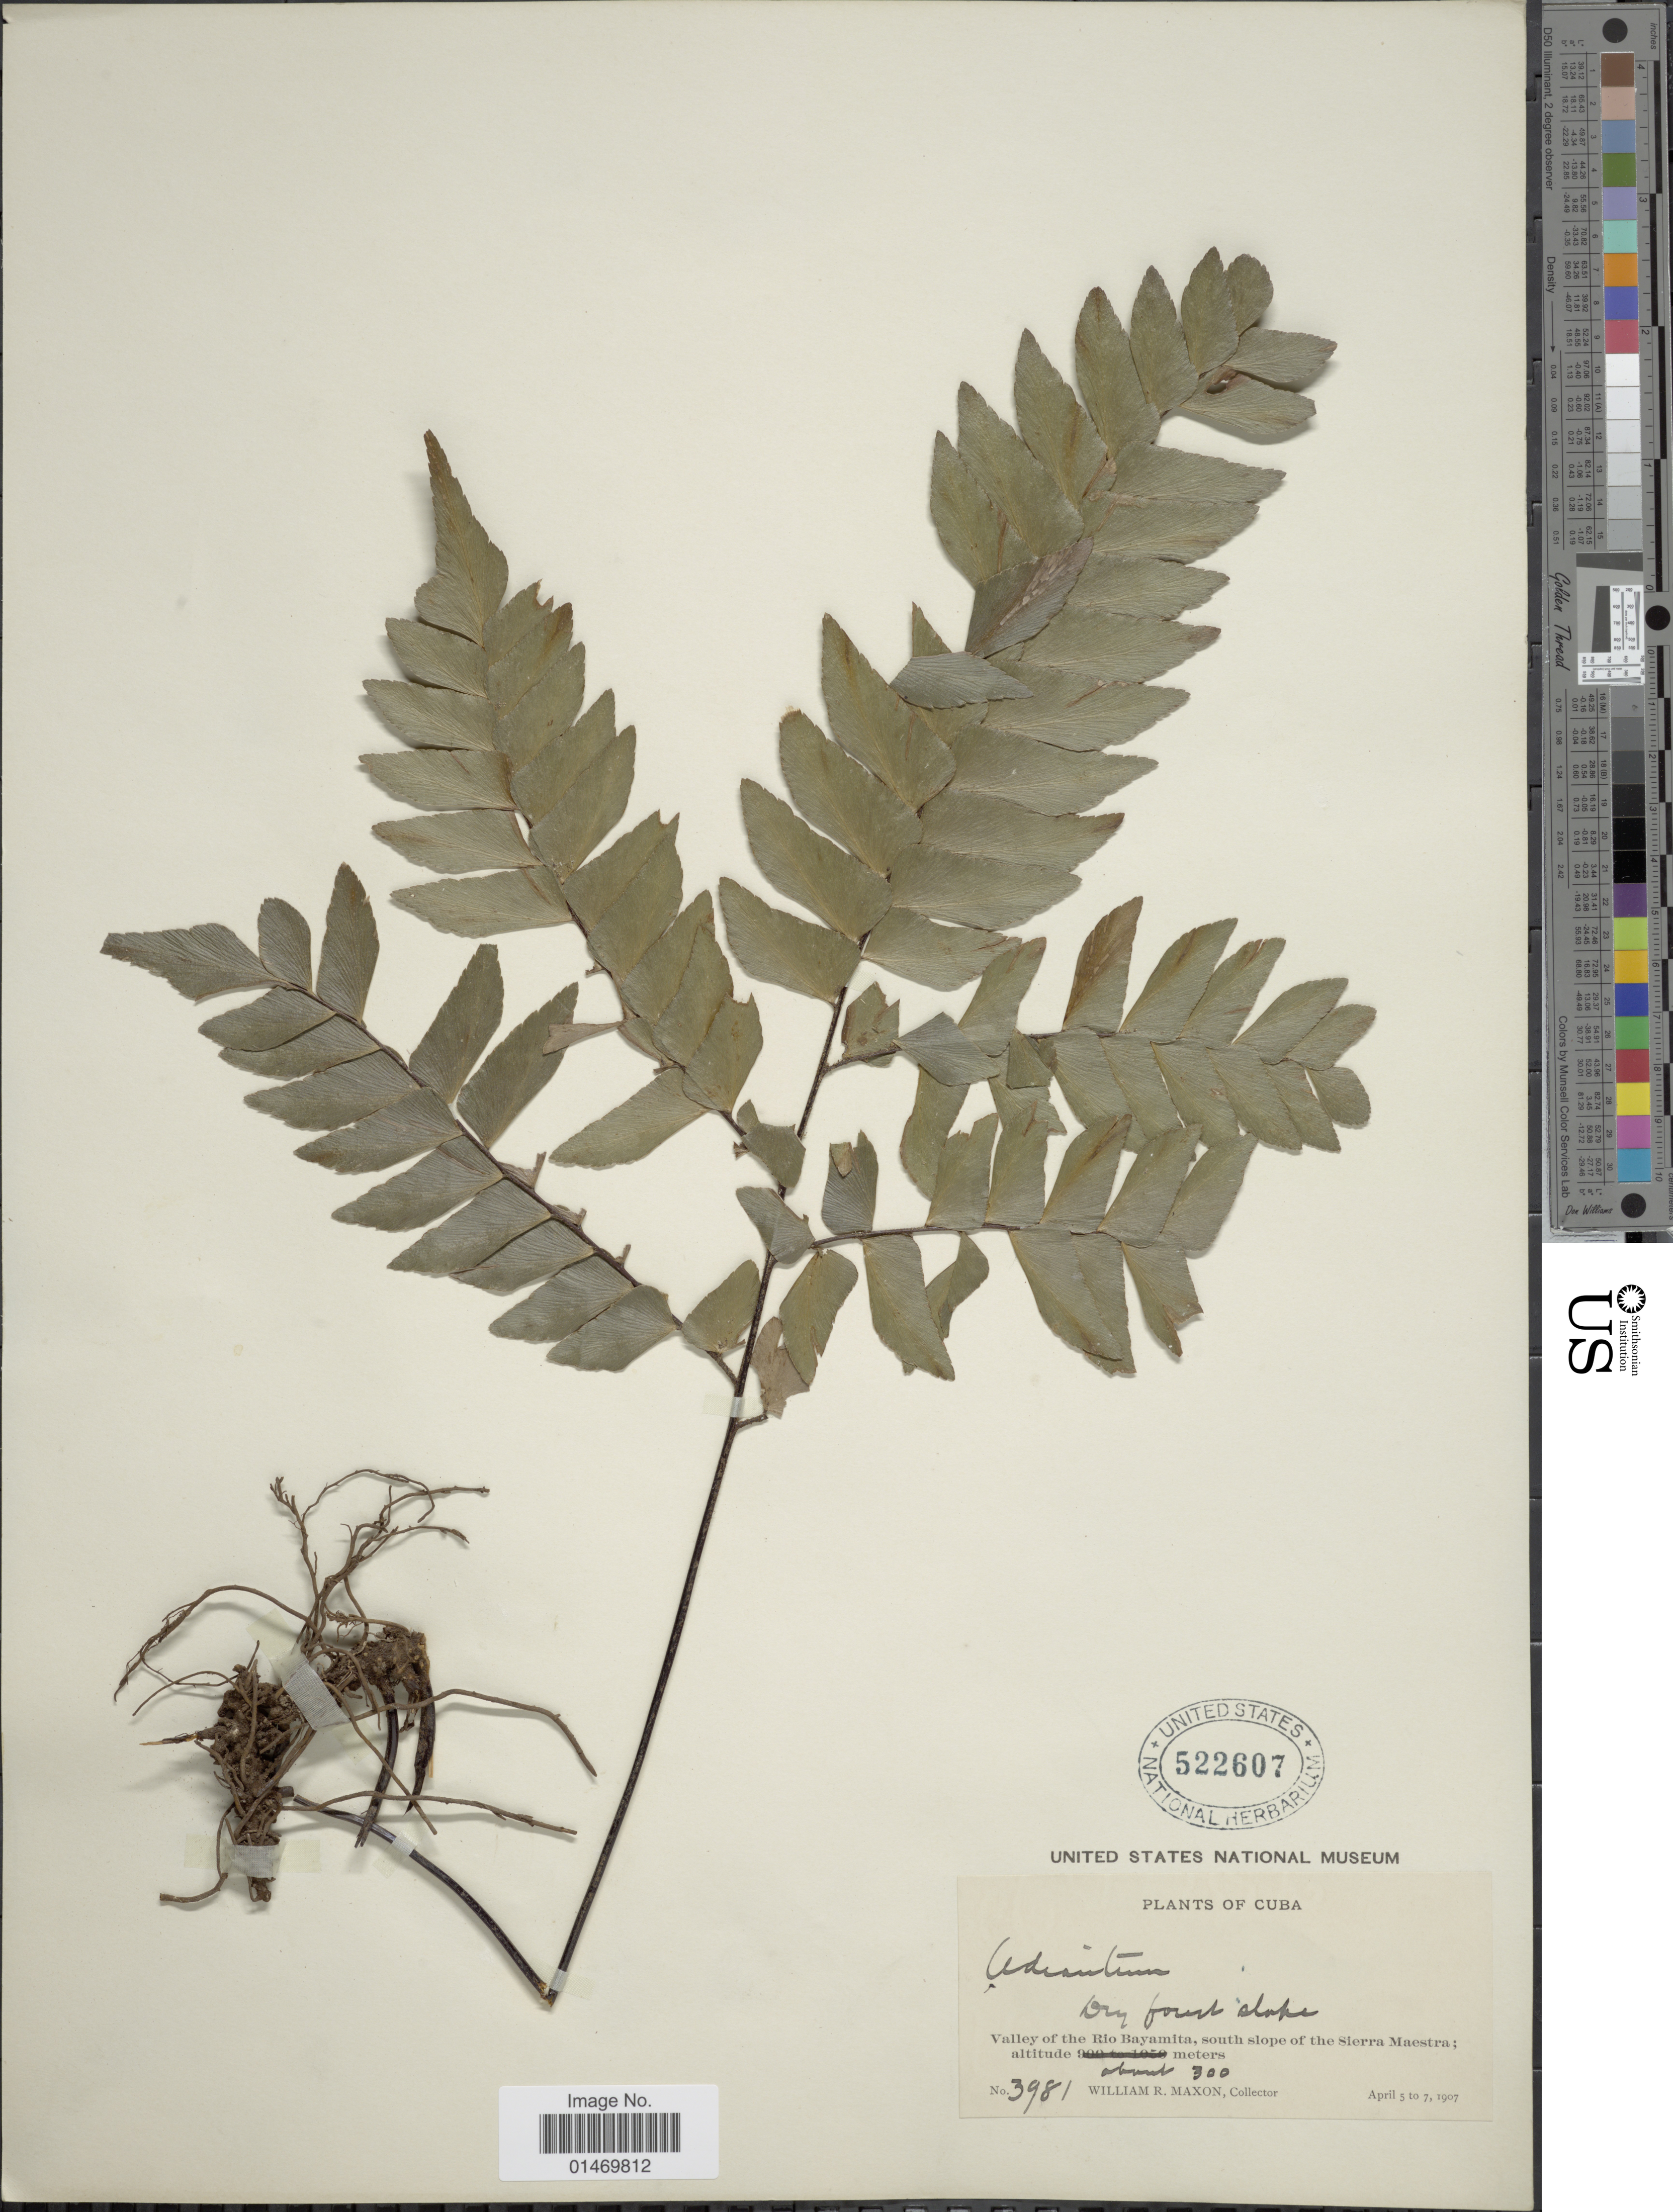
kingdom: Plantae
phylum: Tracheophyta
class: Polypodiopsida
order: Polypodiales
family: Pteridaceae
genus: Adiantum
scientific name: Adiantum villosum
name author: L.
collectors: W. R. Maxon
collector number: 3981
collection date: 1907-04-05/1907-04-07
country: Cuba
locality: Cuba, Valley of the Rio Bayamita, south slope of the Sierra Maestra.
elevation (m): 300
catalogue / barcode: US 522607